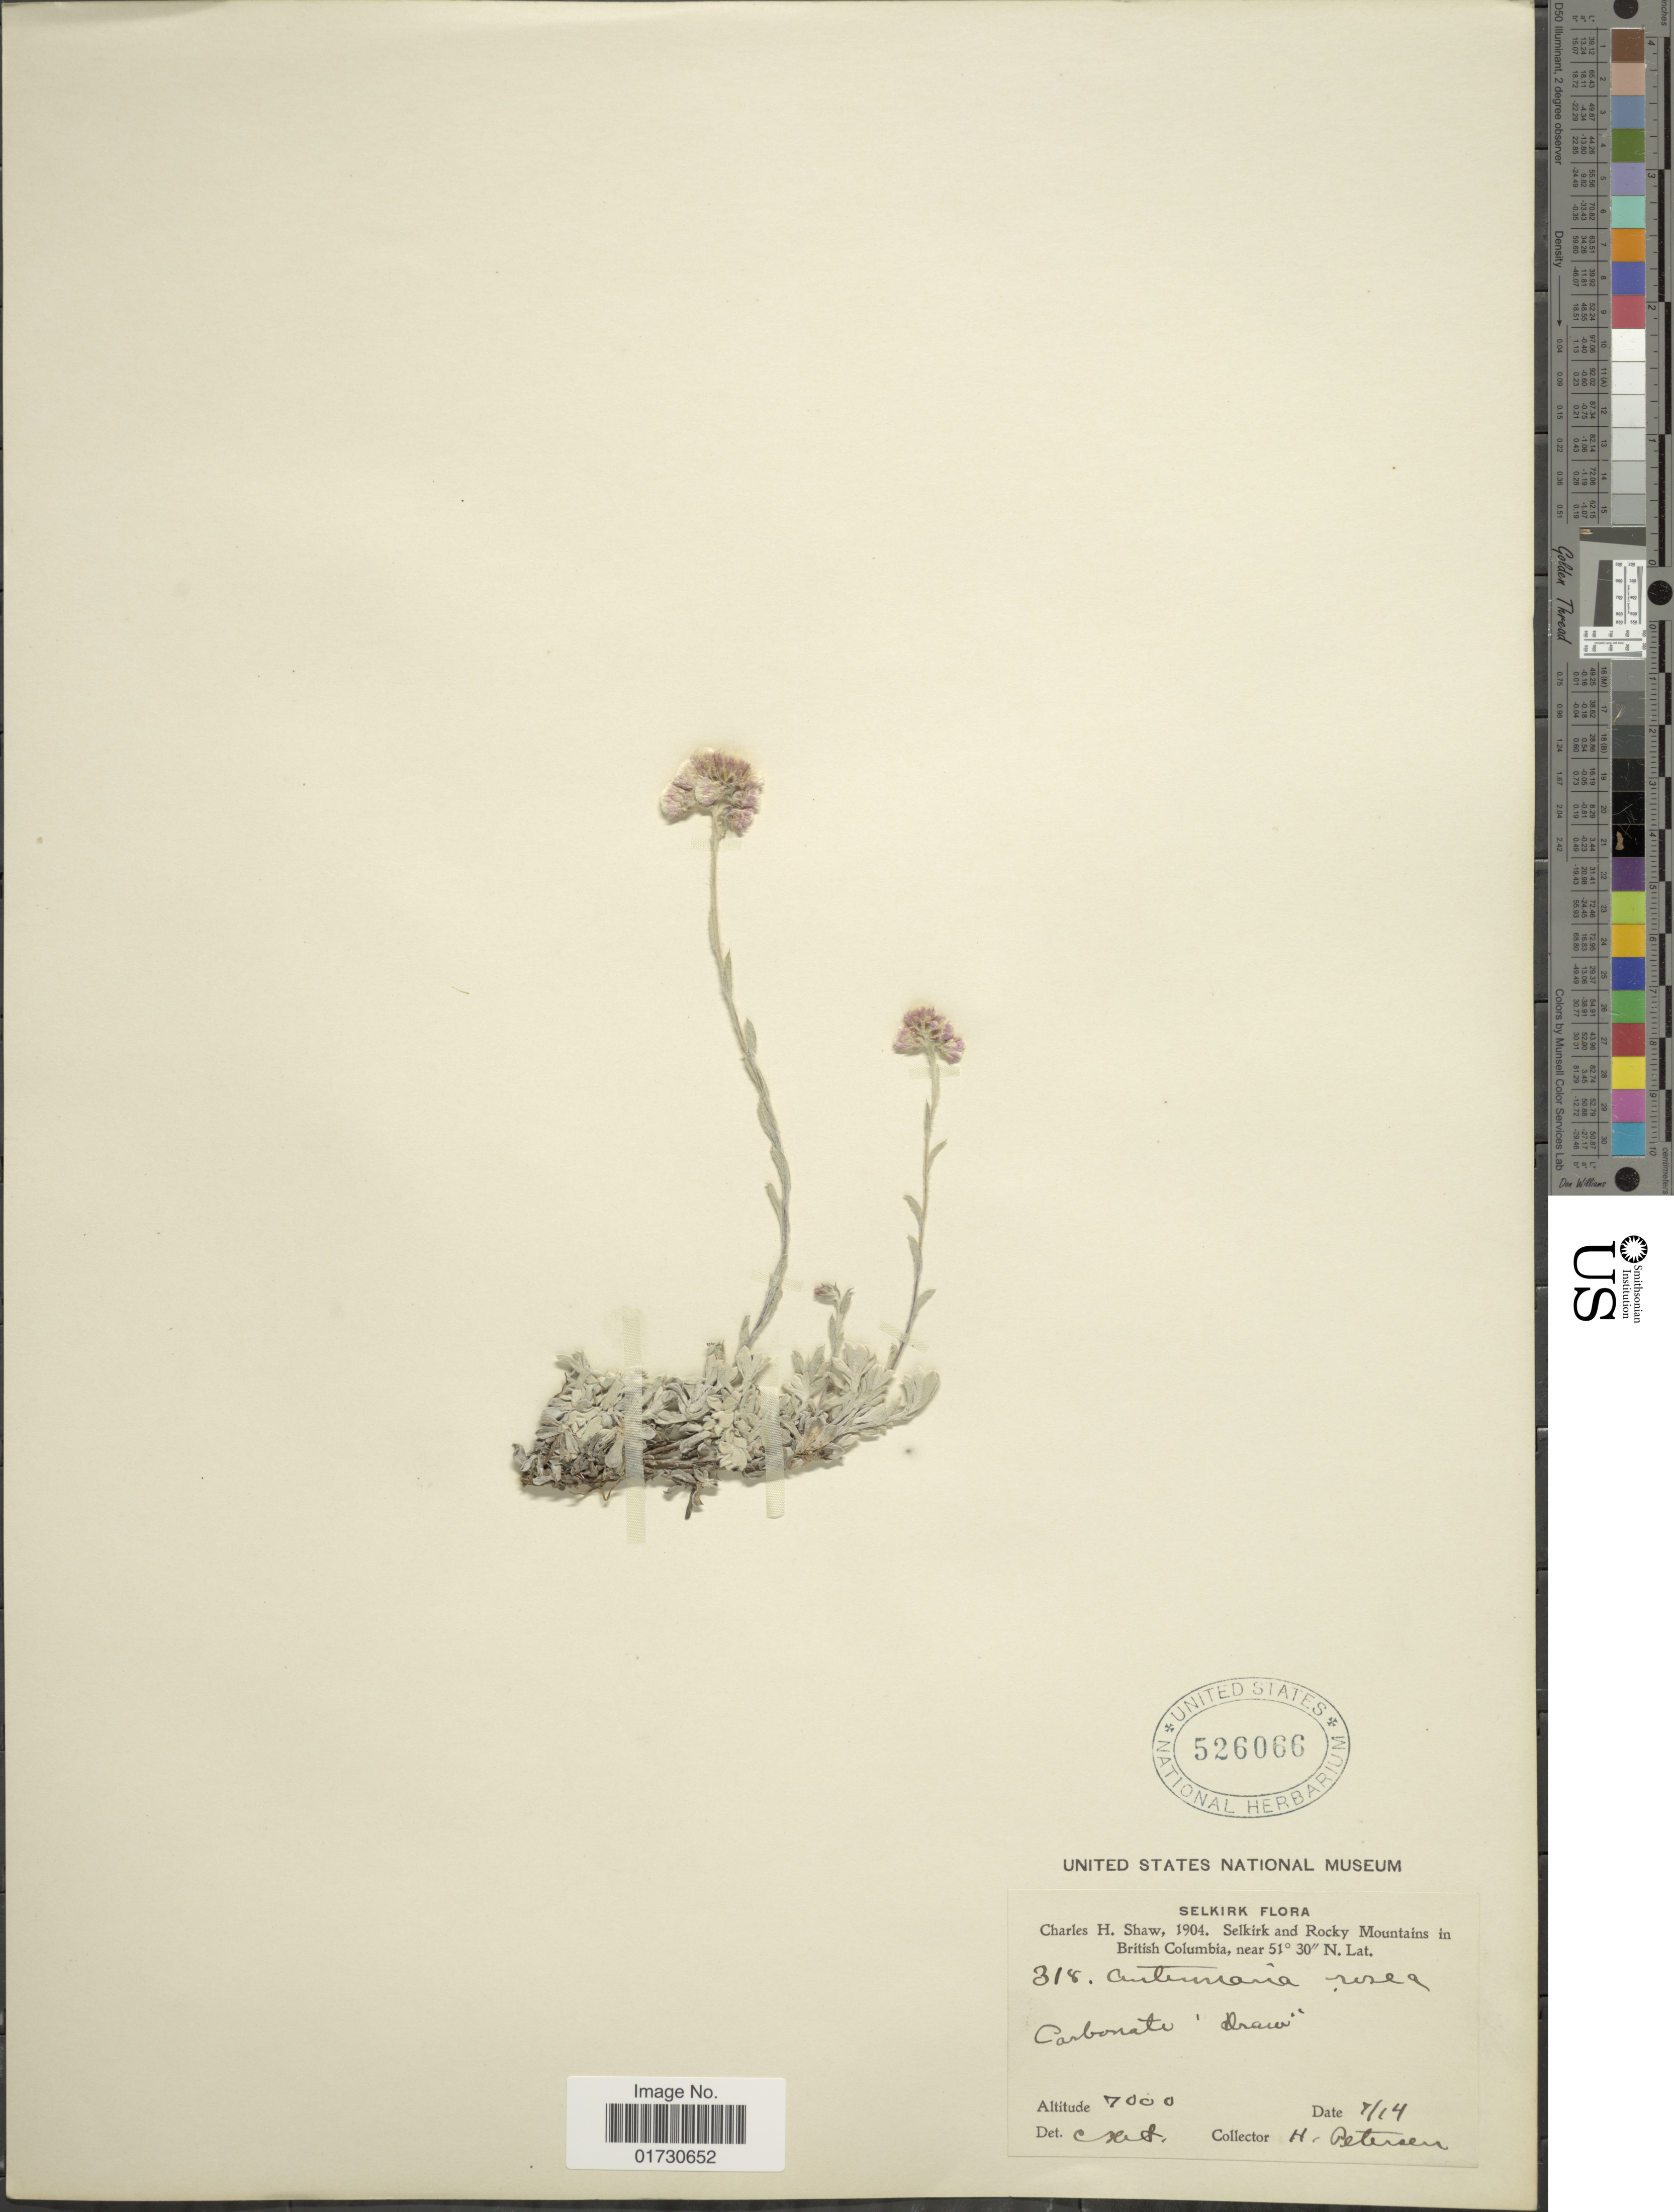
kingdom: Plantae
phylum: Tracheophyta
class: Magnoliopsida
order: Asterales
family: Asteraceae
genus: Antennaria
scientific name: Antennaria concinna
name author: E.E. Nelson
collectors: H. Petersen & C. H. Shaw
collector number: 318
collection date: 1904-07-14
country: Canada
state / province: British Columbia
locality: Selkrik and Rocky Mountains in Britisch Columbia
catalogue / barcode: US 526066